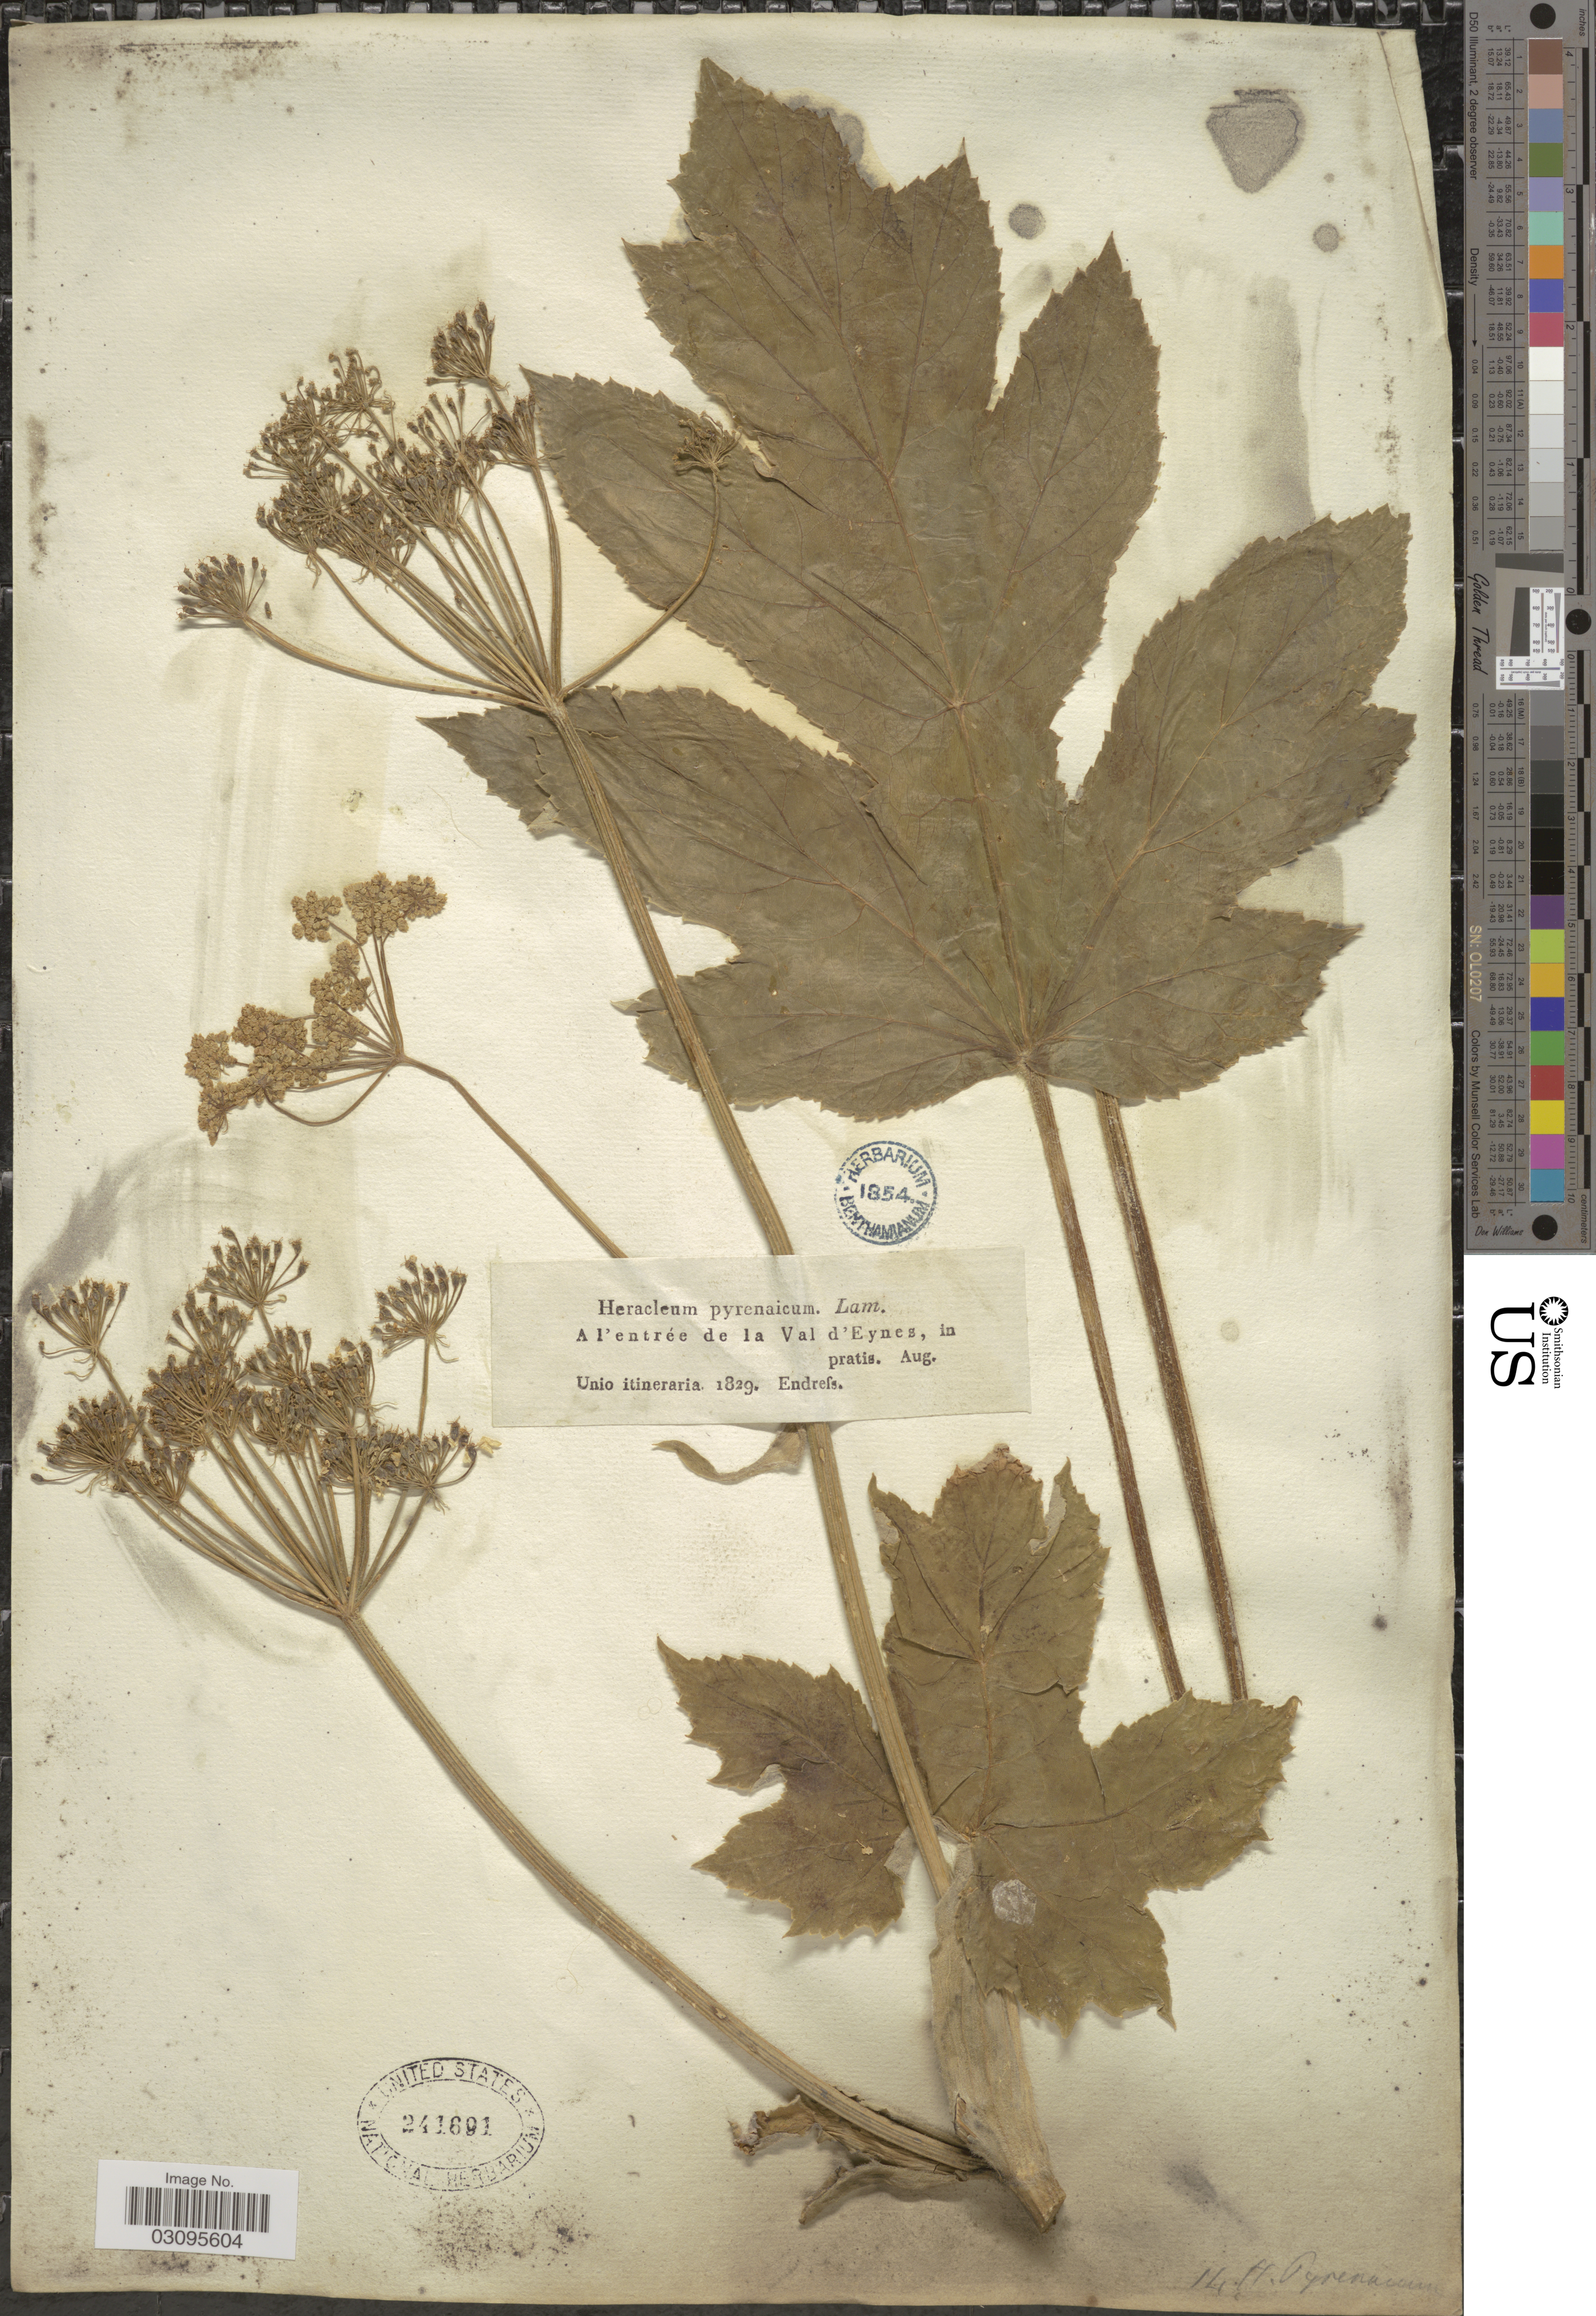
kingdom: Plantae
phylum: Tracheophyta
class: Magnoliopsida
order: Apiales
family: Apiaceae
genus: Heracleum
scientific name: Heracleum pyrenaicum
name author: Lam.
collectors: Endrefs, --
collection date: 1829-08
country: France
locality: A l'entrée de la Val d'Eynes, in pratis.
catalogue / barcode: US 241691